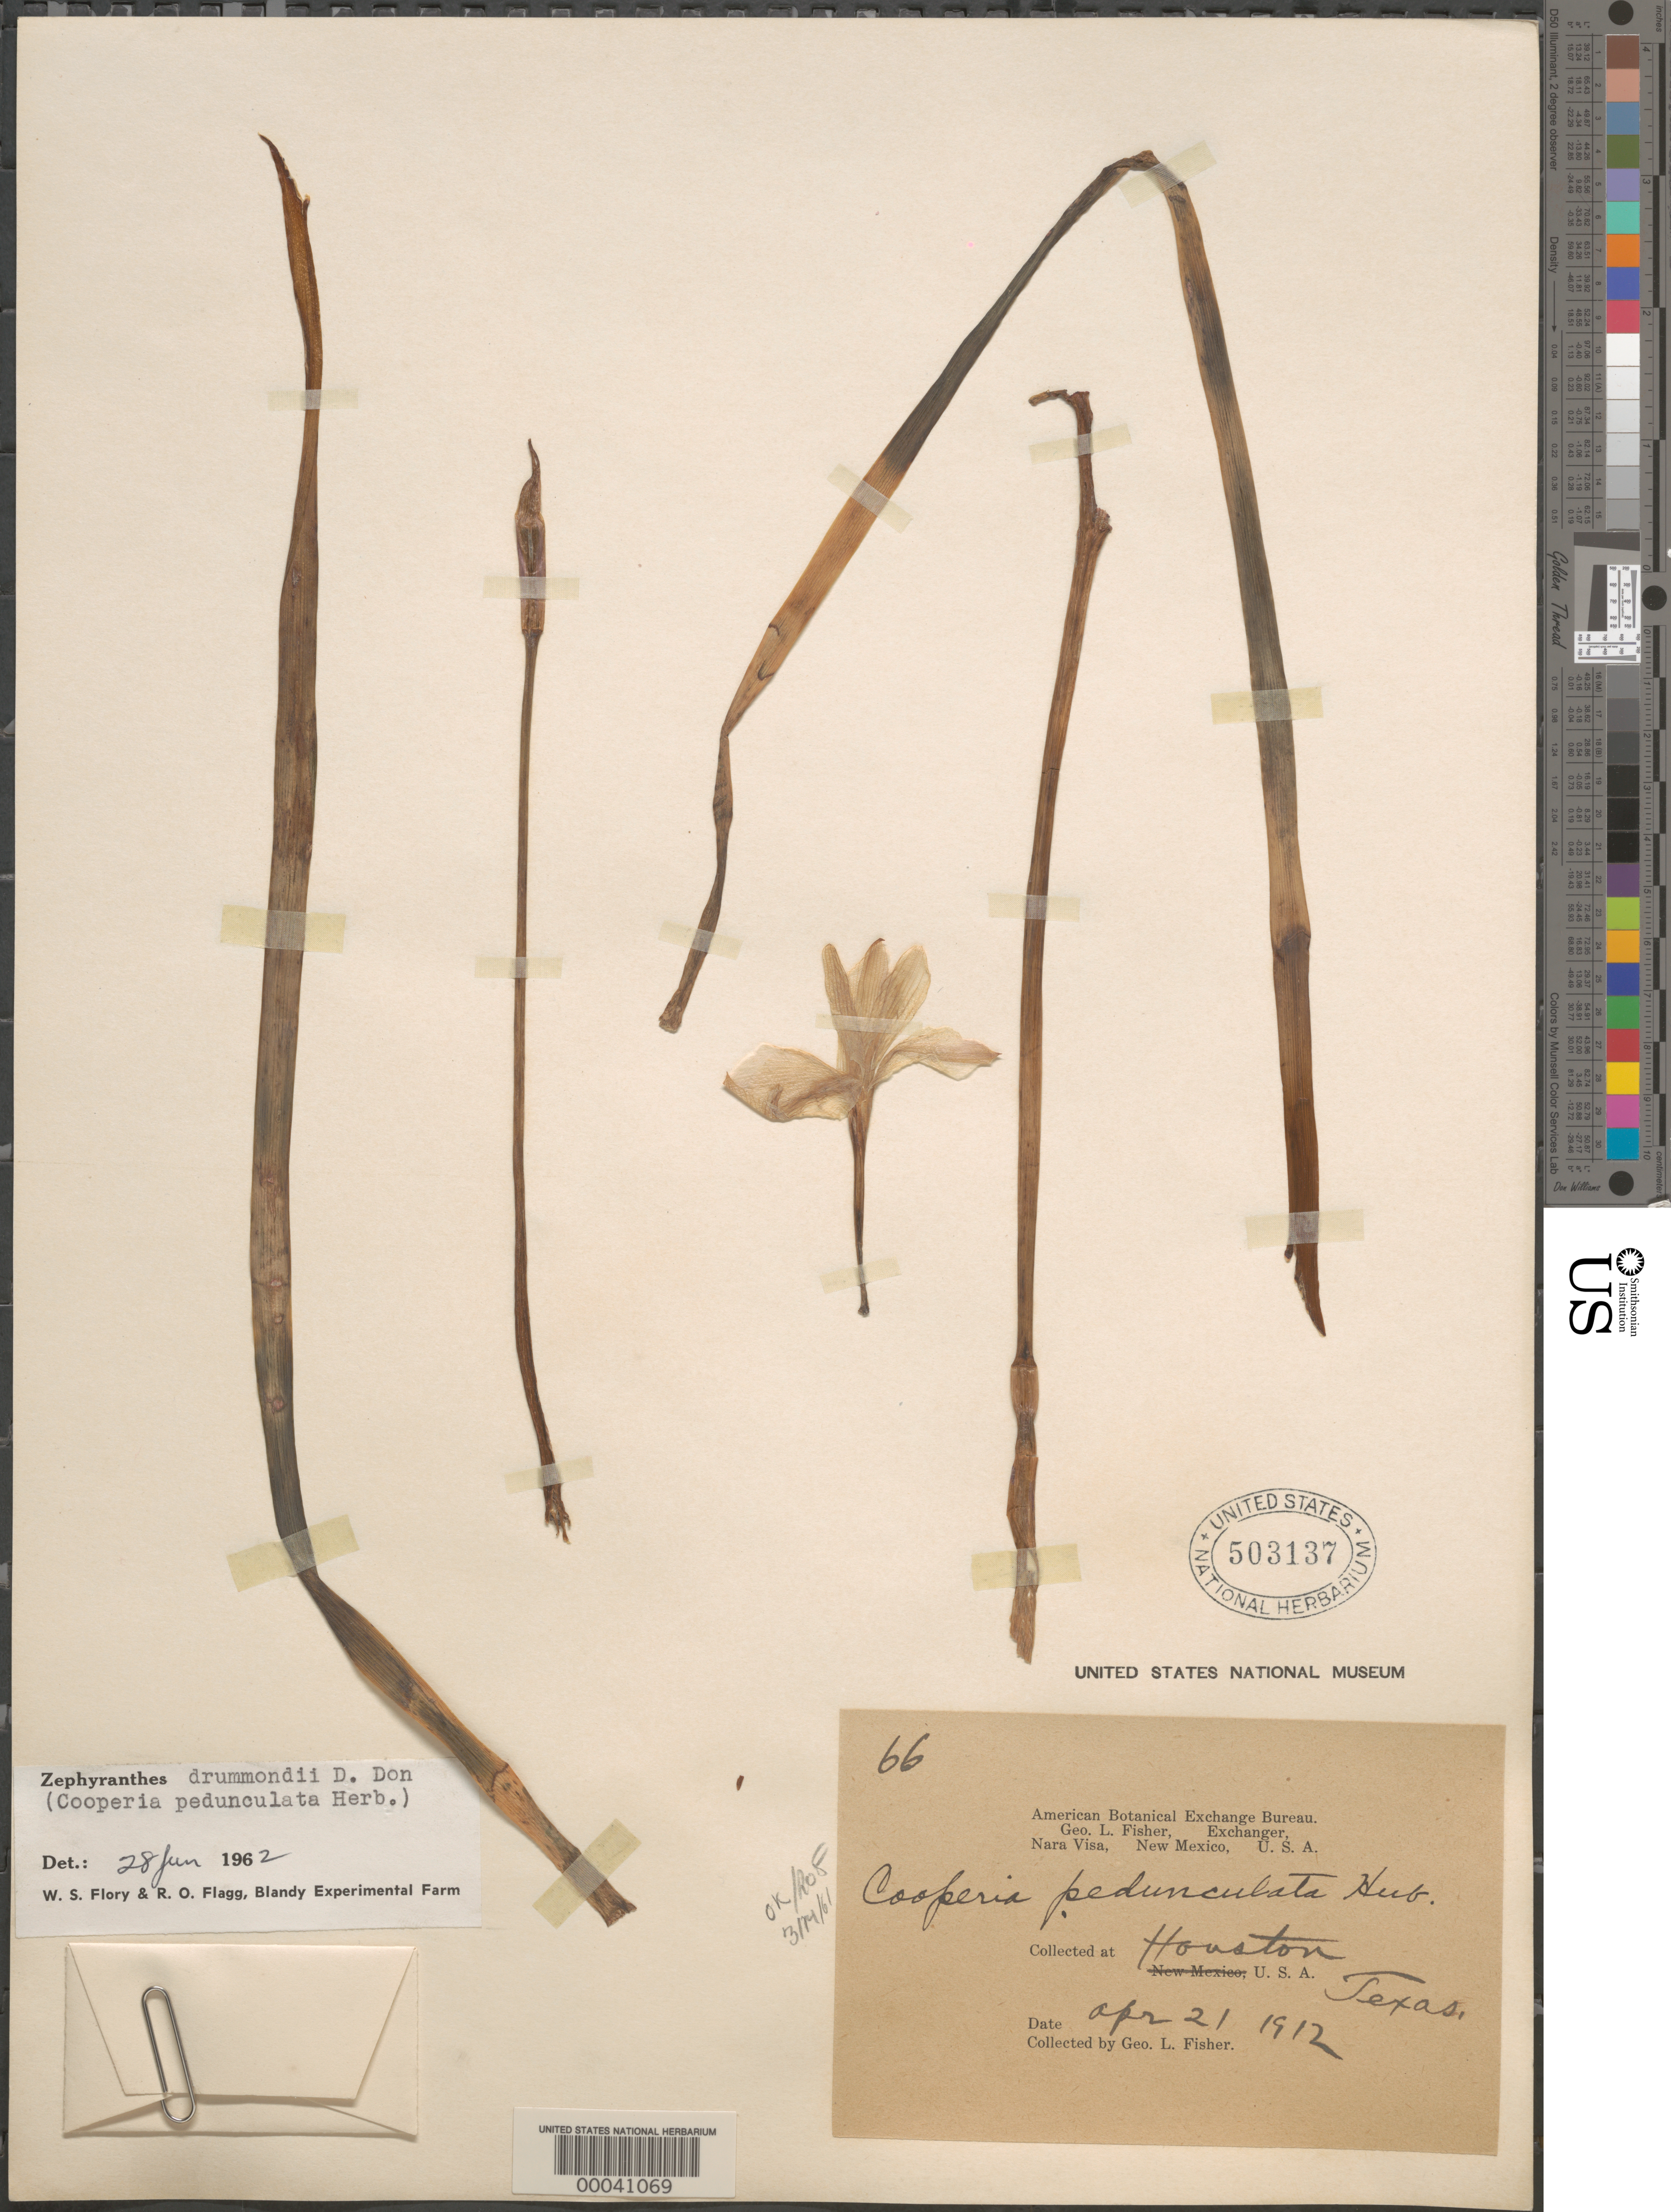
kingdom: Plantae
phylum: Tracheophyta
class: Liliopsida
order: Asparagales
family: Amaryllidaceae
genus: Zephyranthes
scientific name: Zephyranthes drummondii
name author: D. Don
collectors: G. L. Fisher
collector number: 66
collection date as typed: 21 Apr 1912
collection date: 1912-04-21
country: United States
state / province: Texas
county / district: Harris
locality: Houston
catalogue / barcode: US 503137